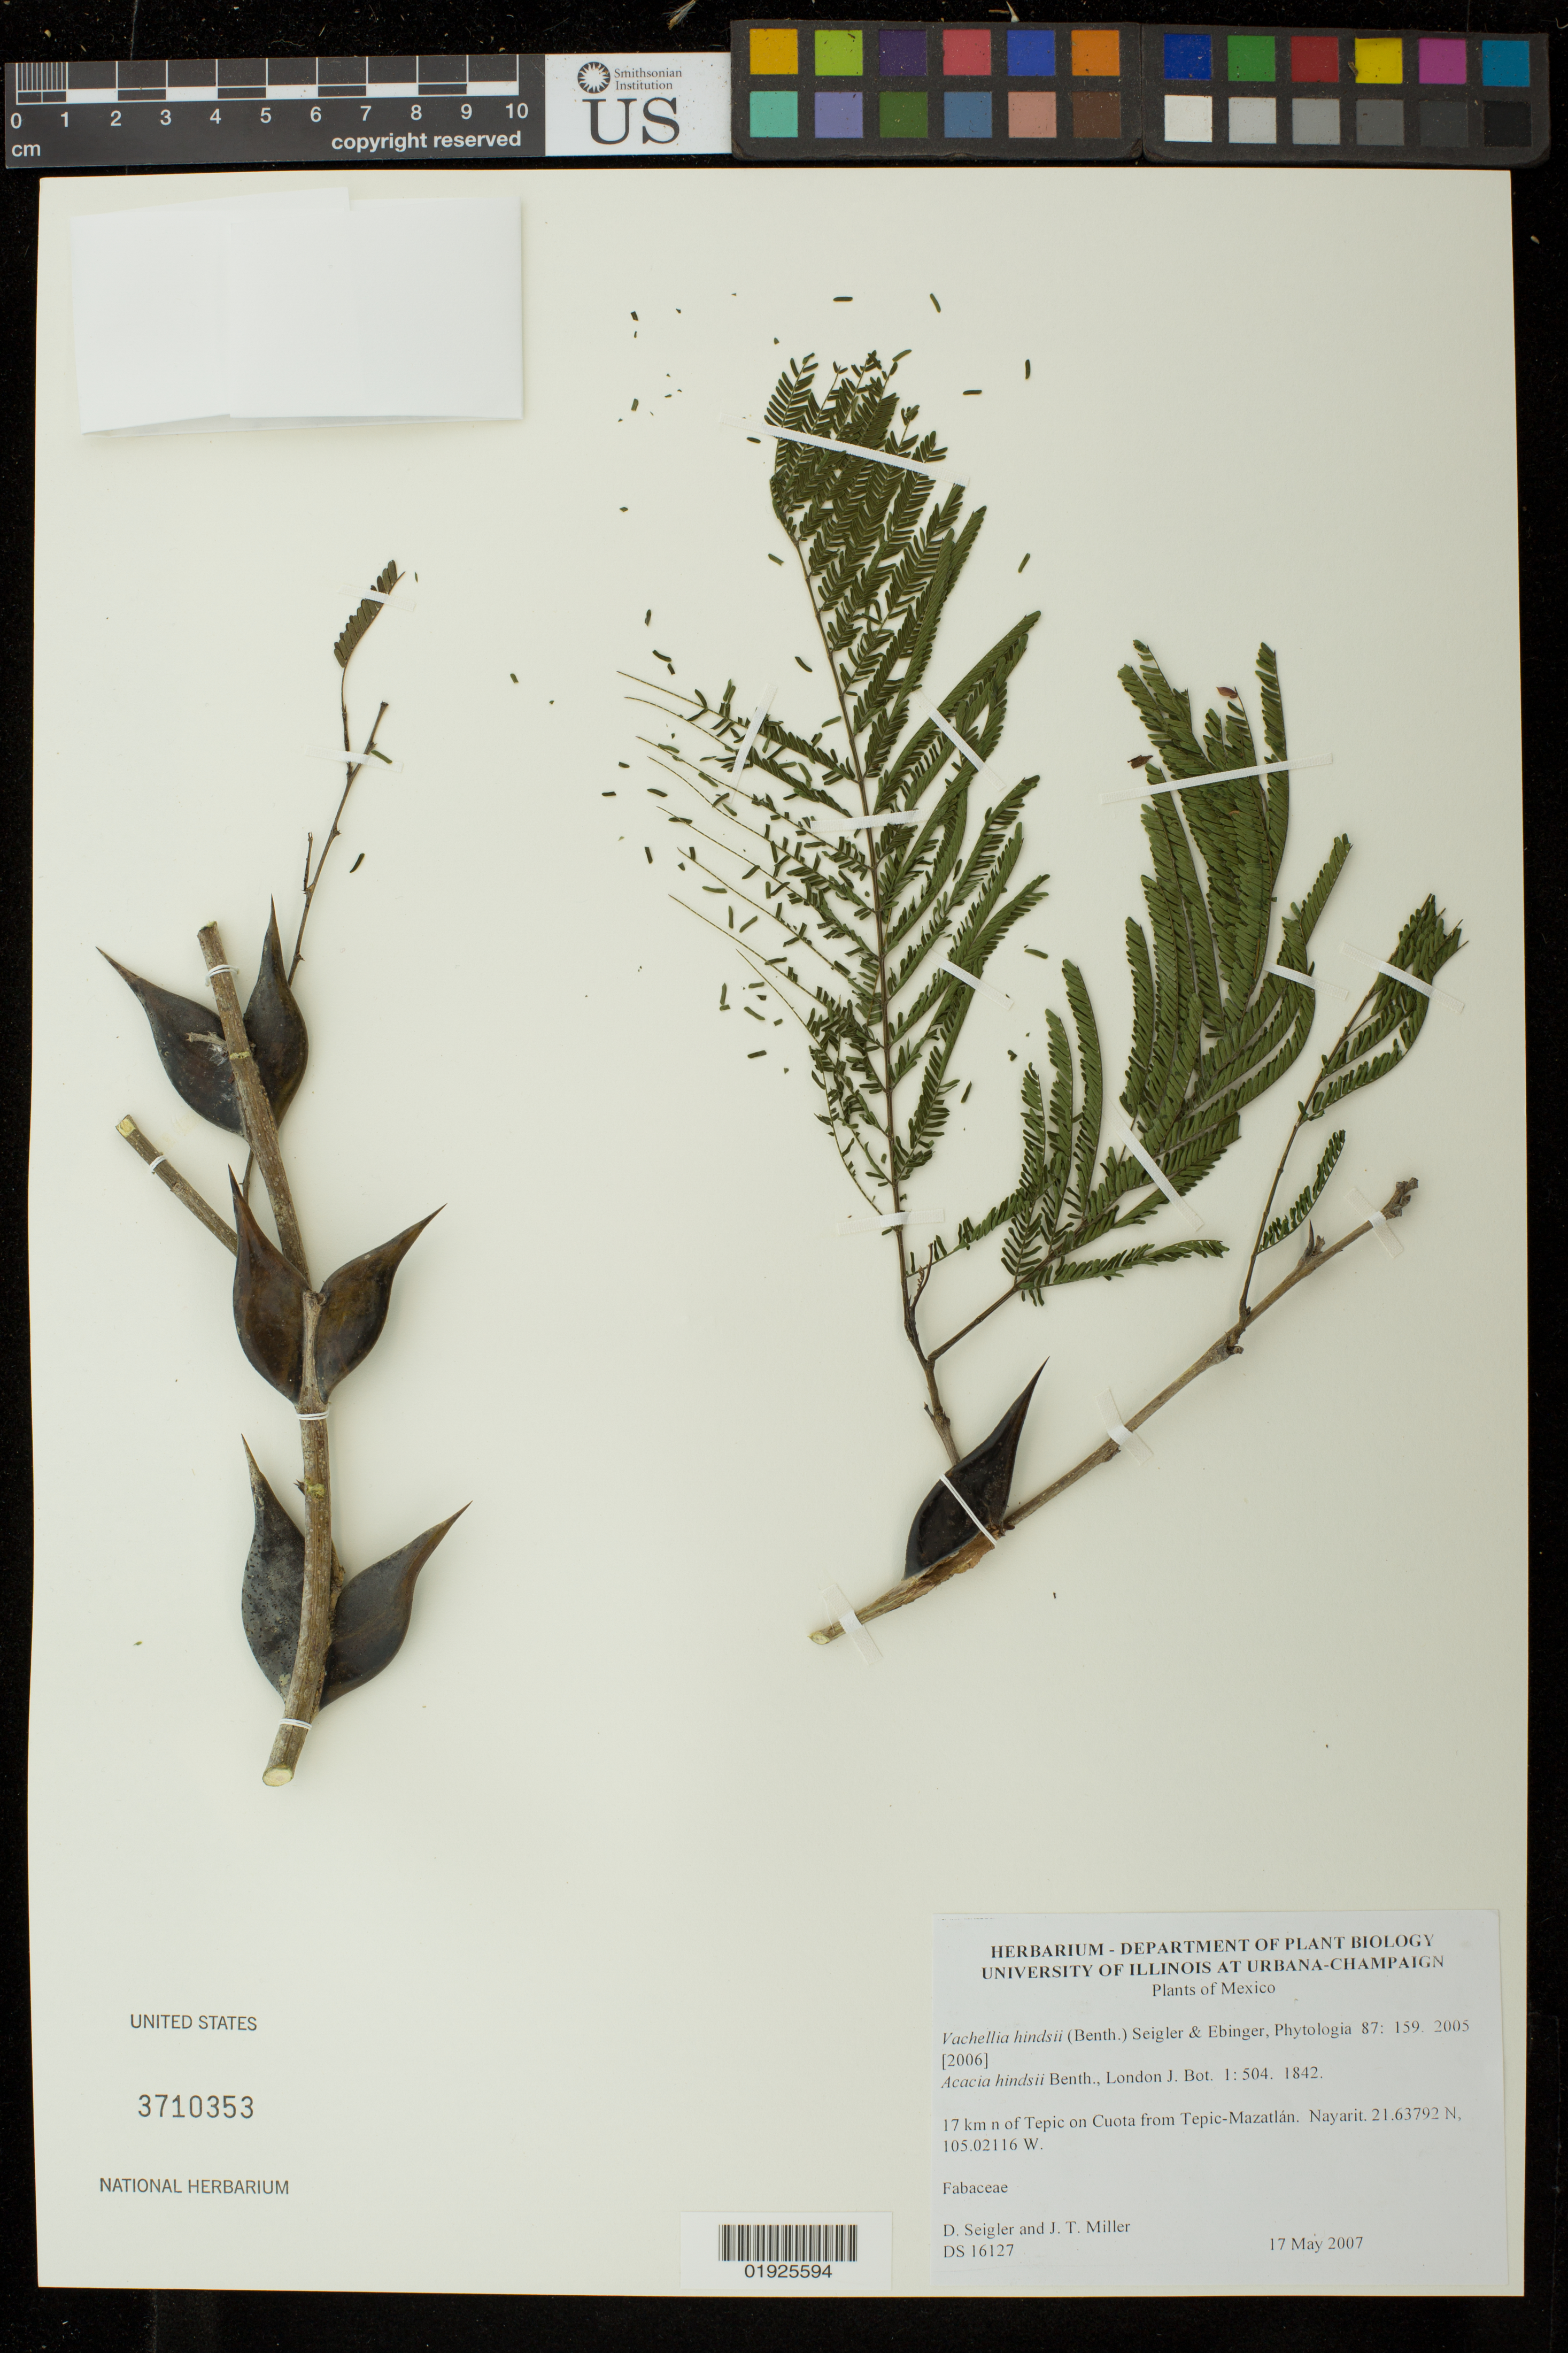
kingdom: Plantae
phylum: Tracheophyta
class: Magnoliopsida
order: Fabales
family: Fabaceae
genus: Vachellia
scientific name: Vachellia hindsii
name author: (Benth.) Seigler & Ebinger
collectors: D. Seigler & J. T. Miller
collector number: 16127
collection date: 2007-05-17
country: Mexico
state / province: Nayarit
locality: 17 km N of Tepic on Cuota from Tepic-Mazatlan.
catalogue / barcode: US 3710353